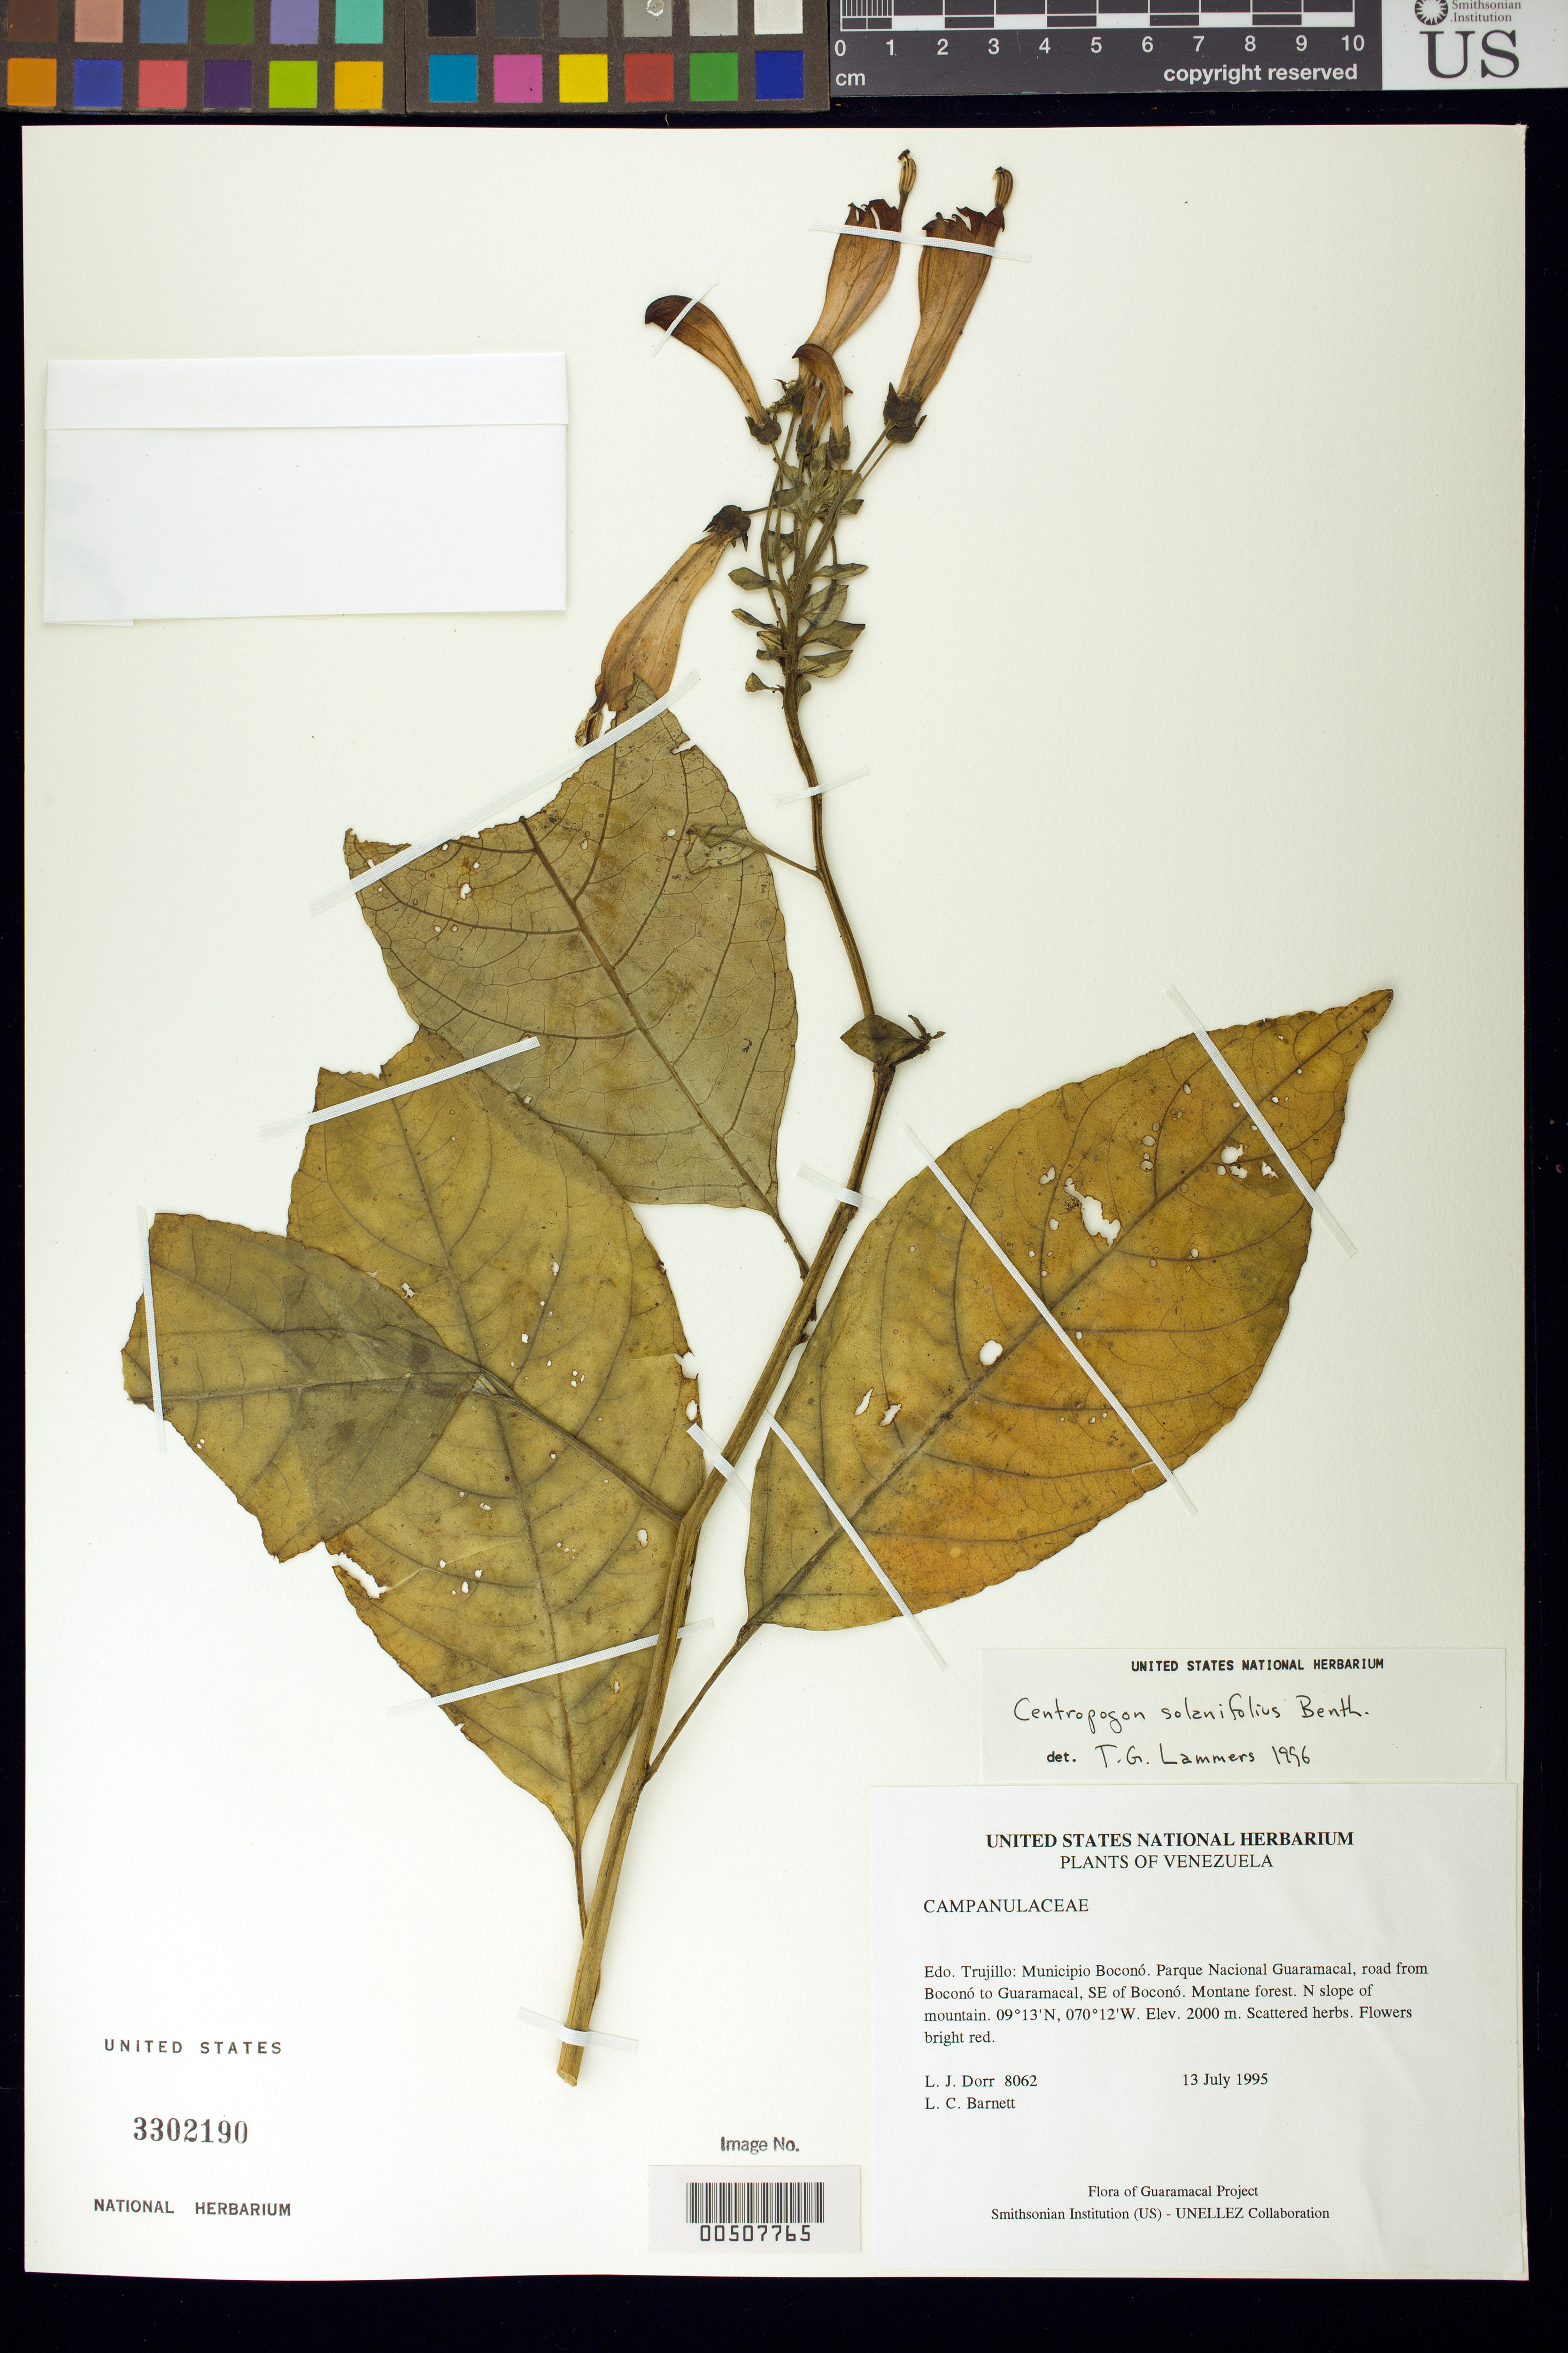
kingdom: Plantae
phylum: Tracheophyta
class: Magnoliopsida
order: Asterales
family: Campanulaceae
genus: Centropogon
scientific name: Centropogon solanifolius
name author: Benth.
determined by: Lammers, T. G.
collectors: L. J. Dorr & L. C. Barnett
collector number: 8062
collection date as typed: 13 Jul 1995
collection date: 1995-07-13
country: Venezuela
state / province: Trujillo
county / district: Boconó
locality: Parque Nacional Guaramacal, road from Boconó to Guaramacal, SE of Boconó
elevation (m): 2000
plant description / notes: F, PORT, US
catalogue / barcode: US 3302190